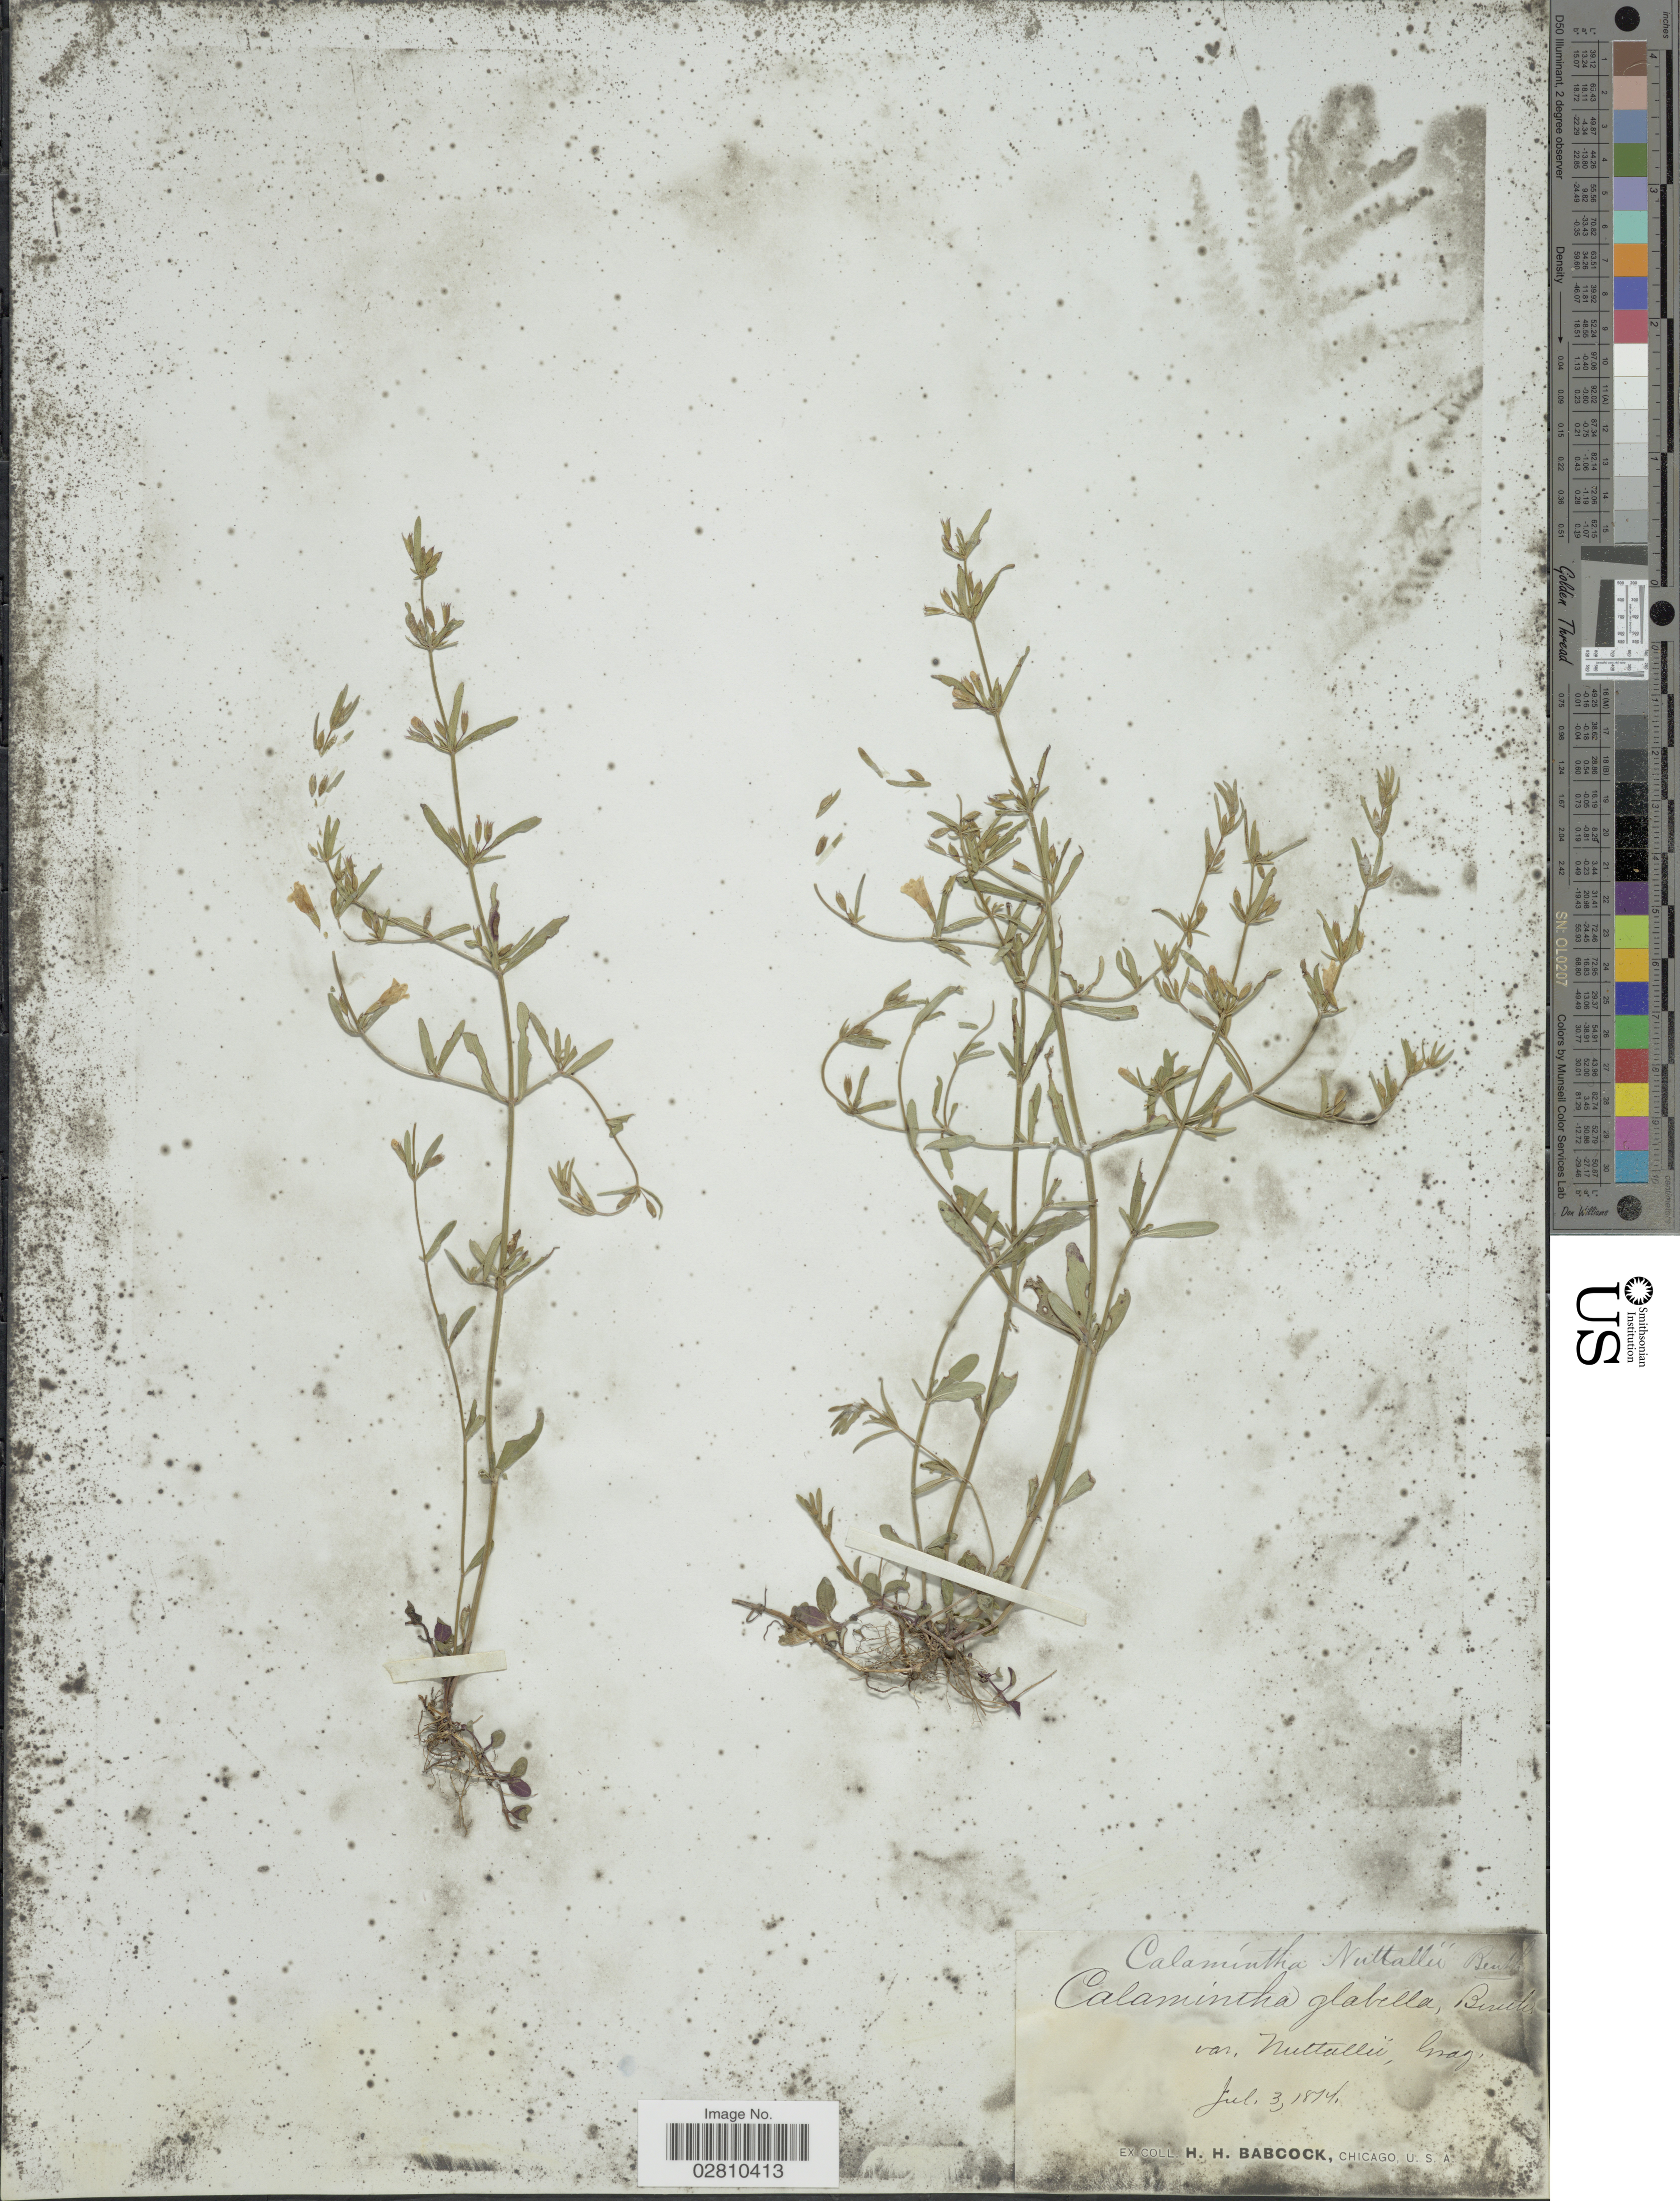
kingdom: Plantae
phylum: Tracheophyta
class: Magnoliopsida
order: Lamiales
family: Lamiaceae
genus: Clinopodium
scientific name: Clinopodium glabrum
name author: (Nutt.) Kuntze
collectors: H. Babcock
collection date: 1874-07-03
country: United States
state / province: Illinois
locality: Chicago